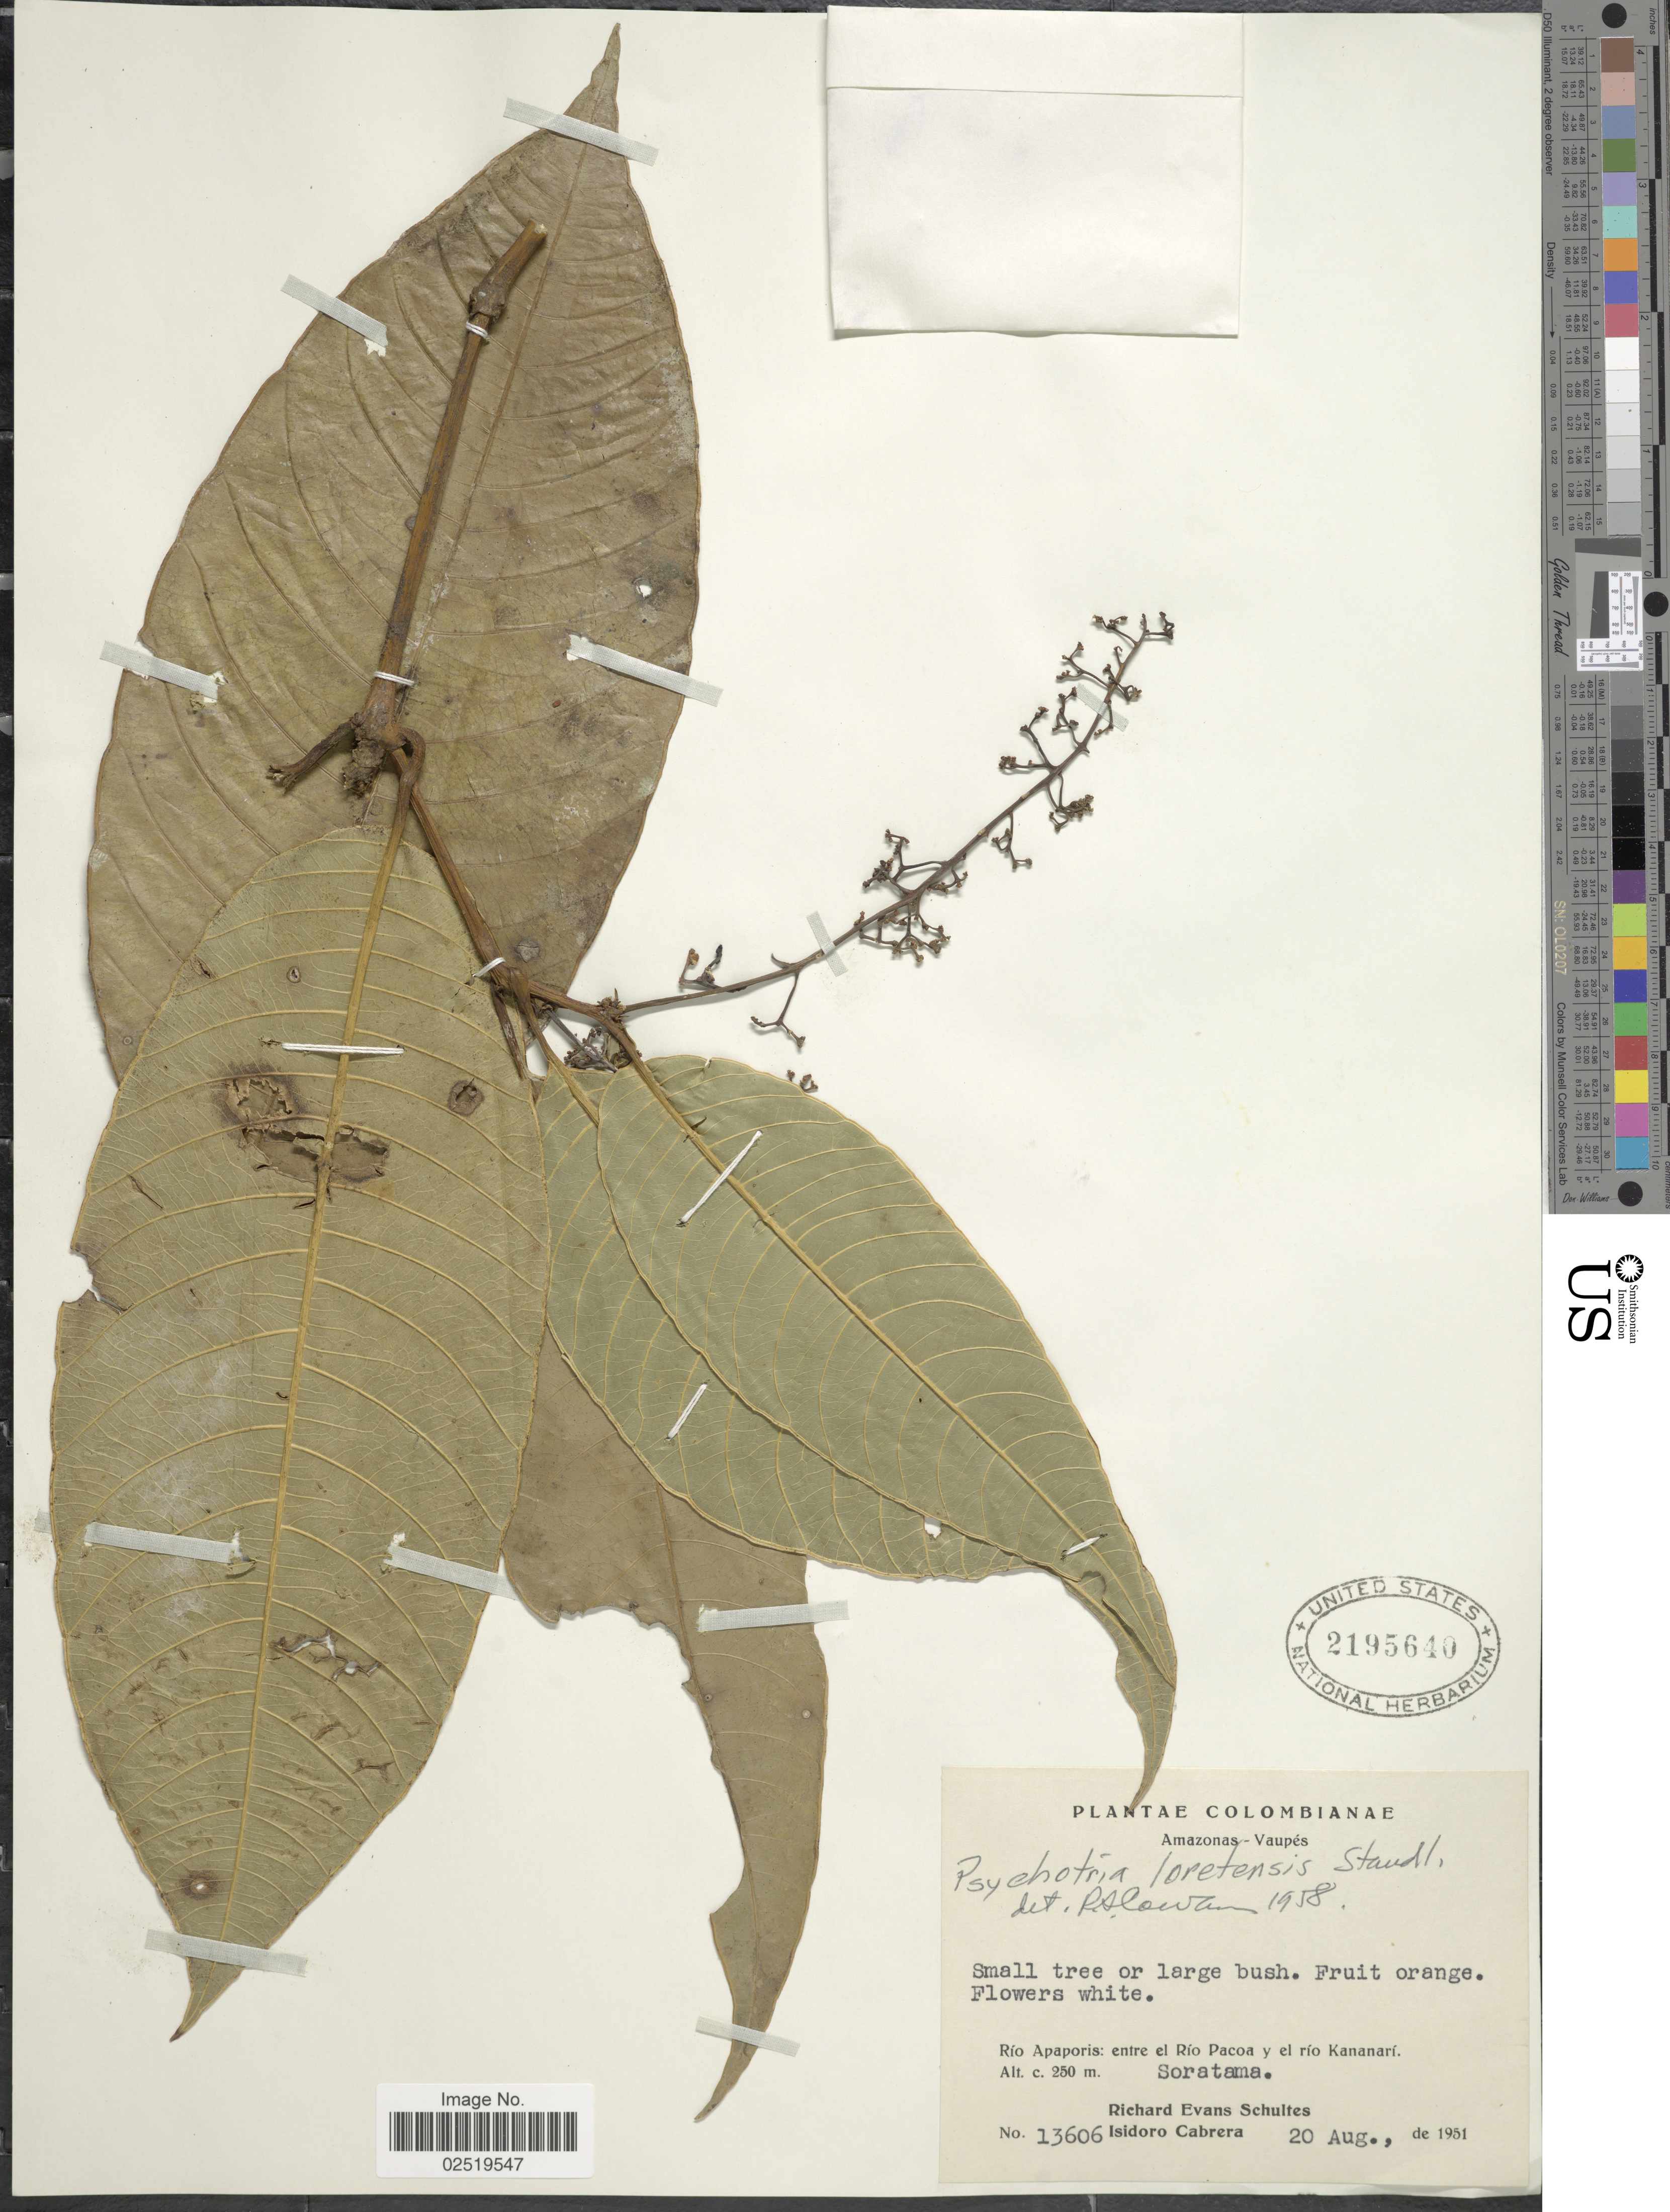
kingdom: Plantae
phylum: Tracheophyta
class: Magnoliopsida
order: Gentianales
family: Rubiaceae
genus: Psychotria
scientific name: Psychotria loretensis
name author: Standl.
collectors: R. E. Schultes & I. Cabrera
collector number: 13606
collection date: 1951-08-20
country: Colombia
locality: Amazonas-Vaupes, Rio Apaporis: entre el Rio Pacoa y el rio Kananari, Soratama.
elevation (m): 250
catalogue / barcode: US 2195640